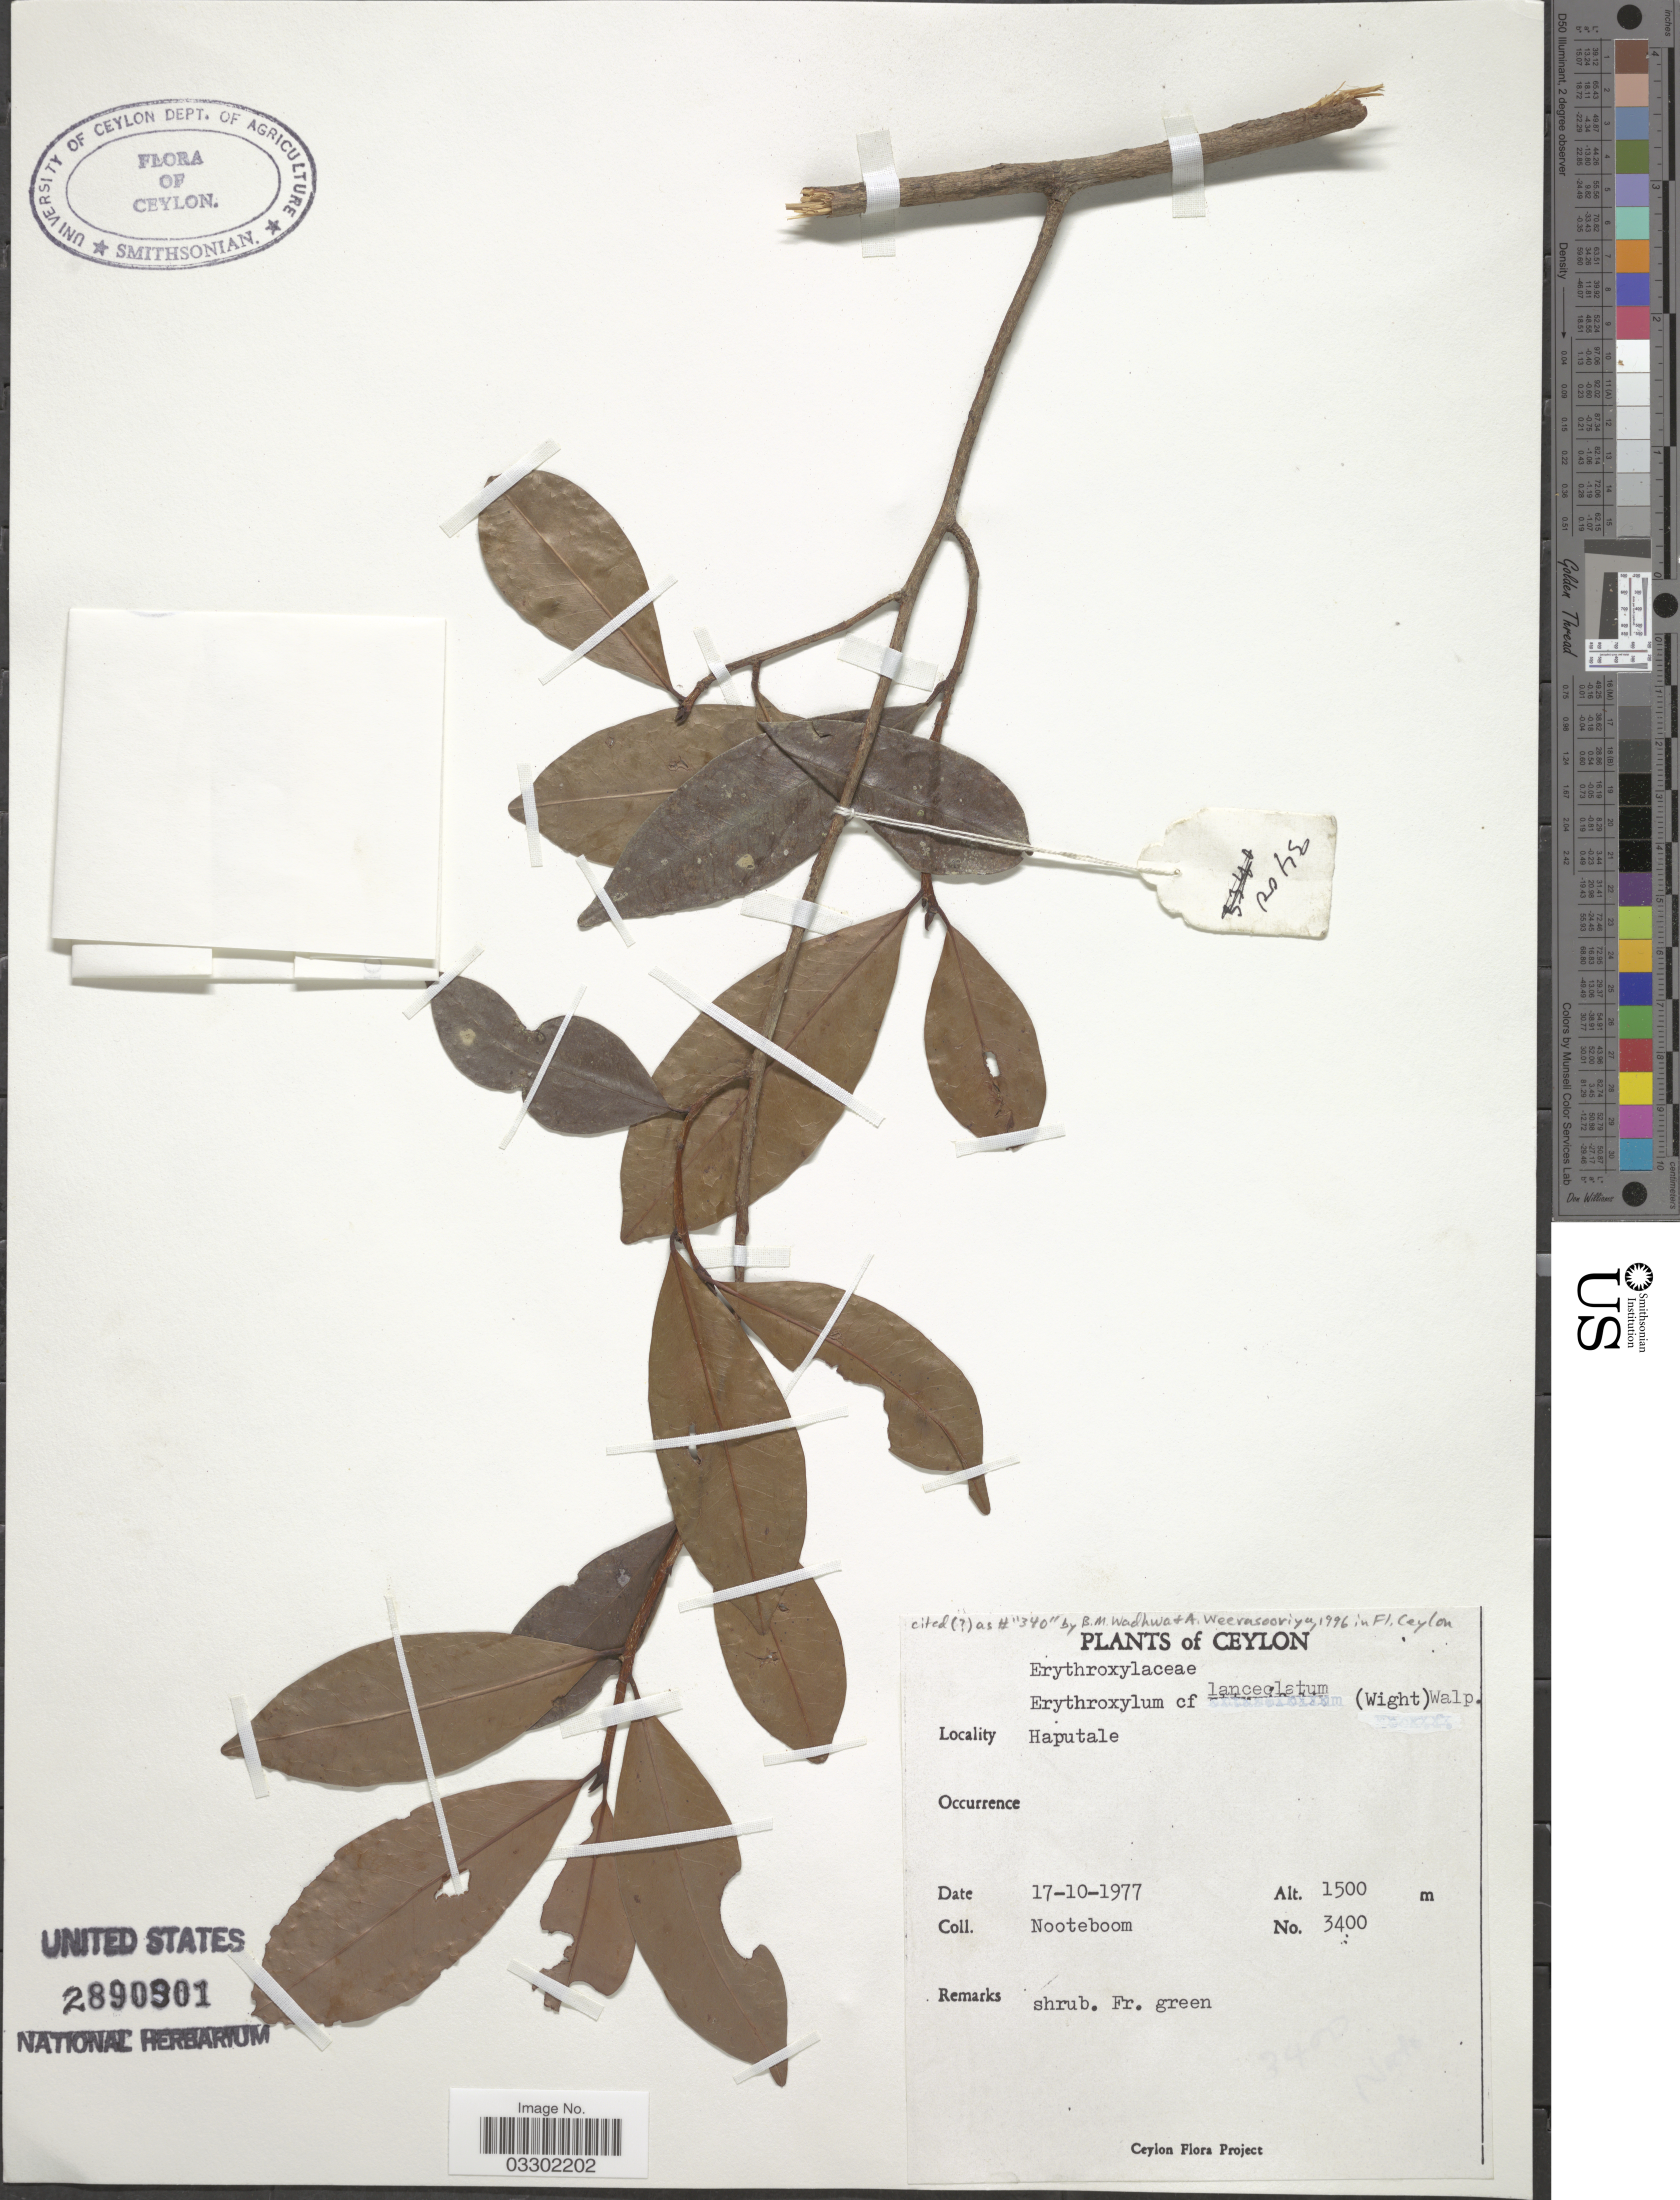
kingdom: Plantae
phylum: Tracheophyta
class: Magnoliopsida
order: Malpighiales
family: Erythroxylaceae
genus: Erythroxylum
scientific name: Erythroxylum lanceolatum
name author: Walp.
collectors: Nooteboom, --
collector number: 3400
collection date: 1977-10-17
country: Sri Lanka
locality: Ceylon, Haputale.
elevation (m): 1500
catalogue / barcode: US 2890901